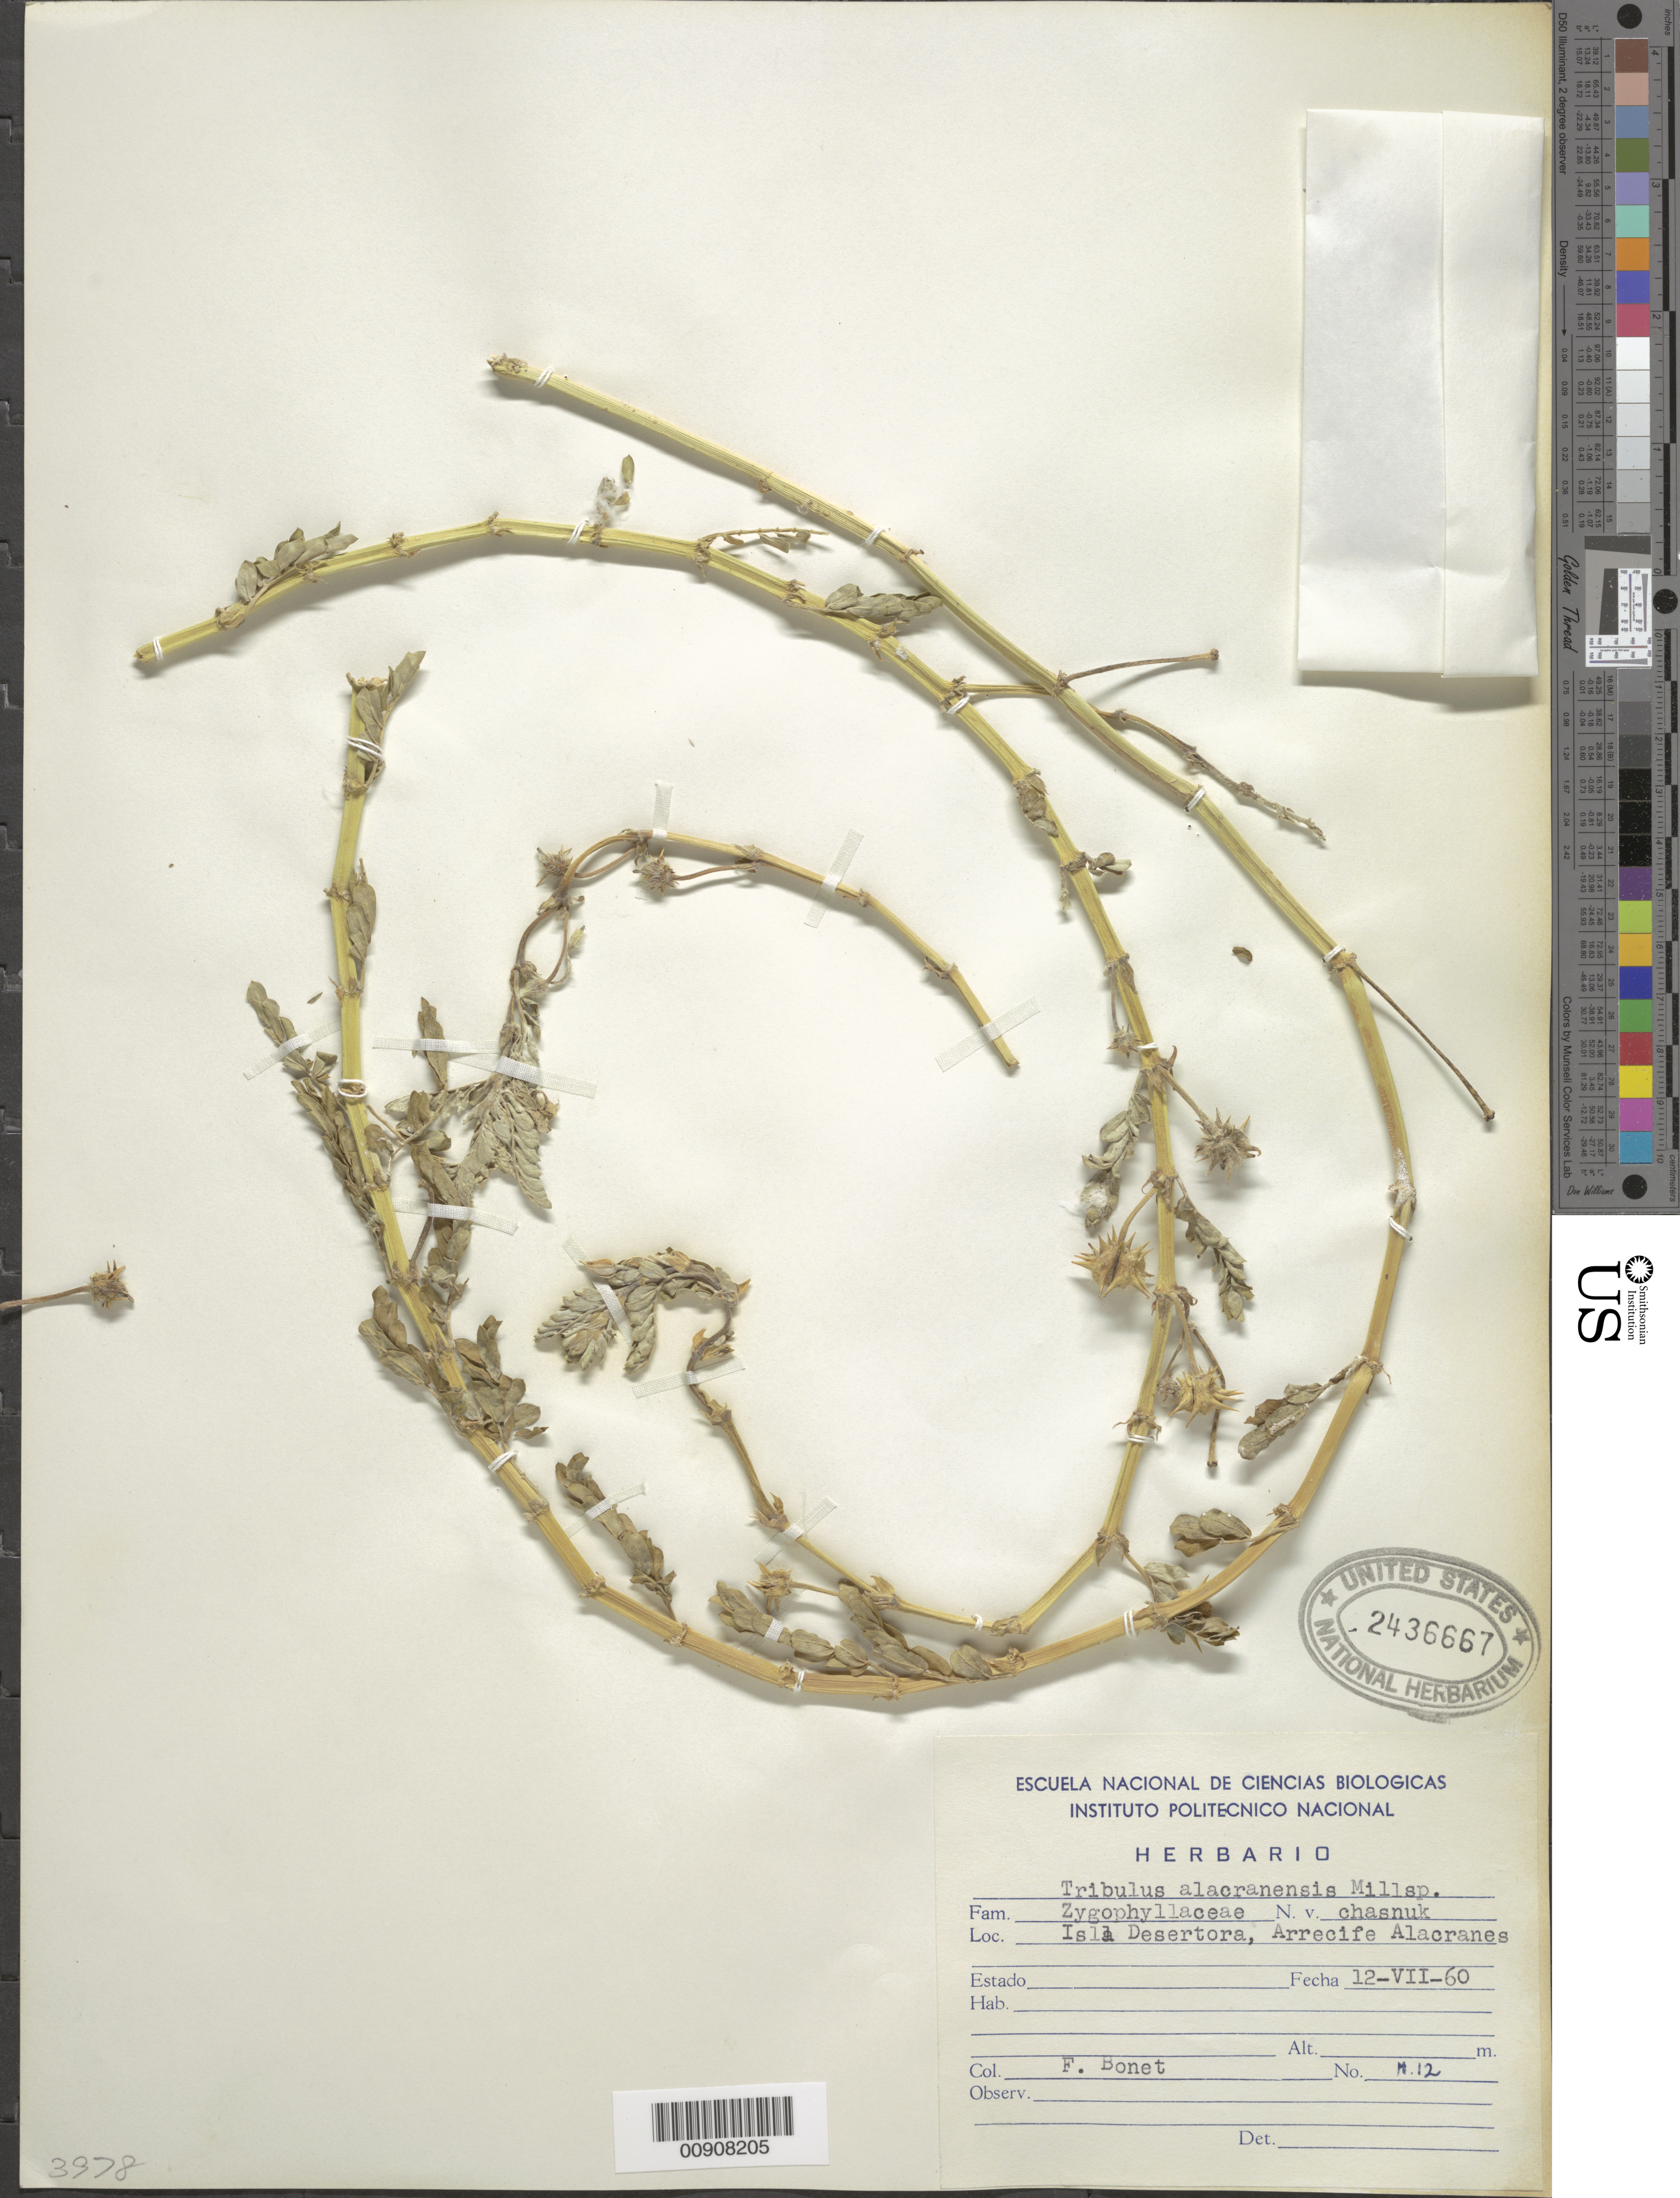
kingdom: Plantae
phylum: Tracheophyta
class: Magnoliopsida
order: Zygophyllales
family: Zygophyllaceae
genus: Tribulus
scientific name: Tribulus alacranensis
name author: Millsp.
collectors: F. Bonet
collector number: M.12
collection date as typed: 12 Jul 1960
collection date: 1960-07-12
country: Mexico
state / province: Yucatán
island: Isla Desertora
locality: Isla Desertora, Arrecife Alacranes.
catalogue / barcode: US 2436667